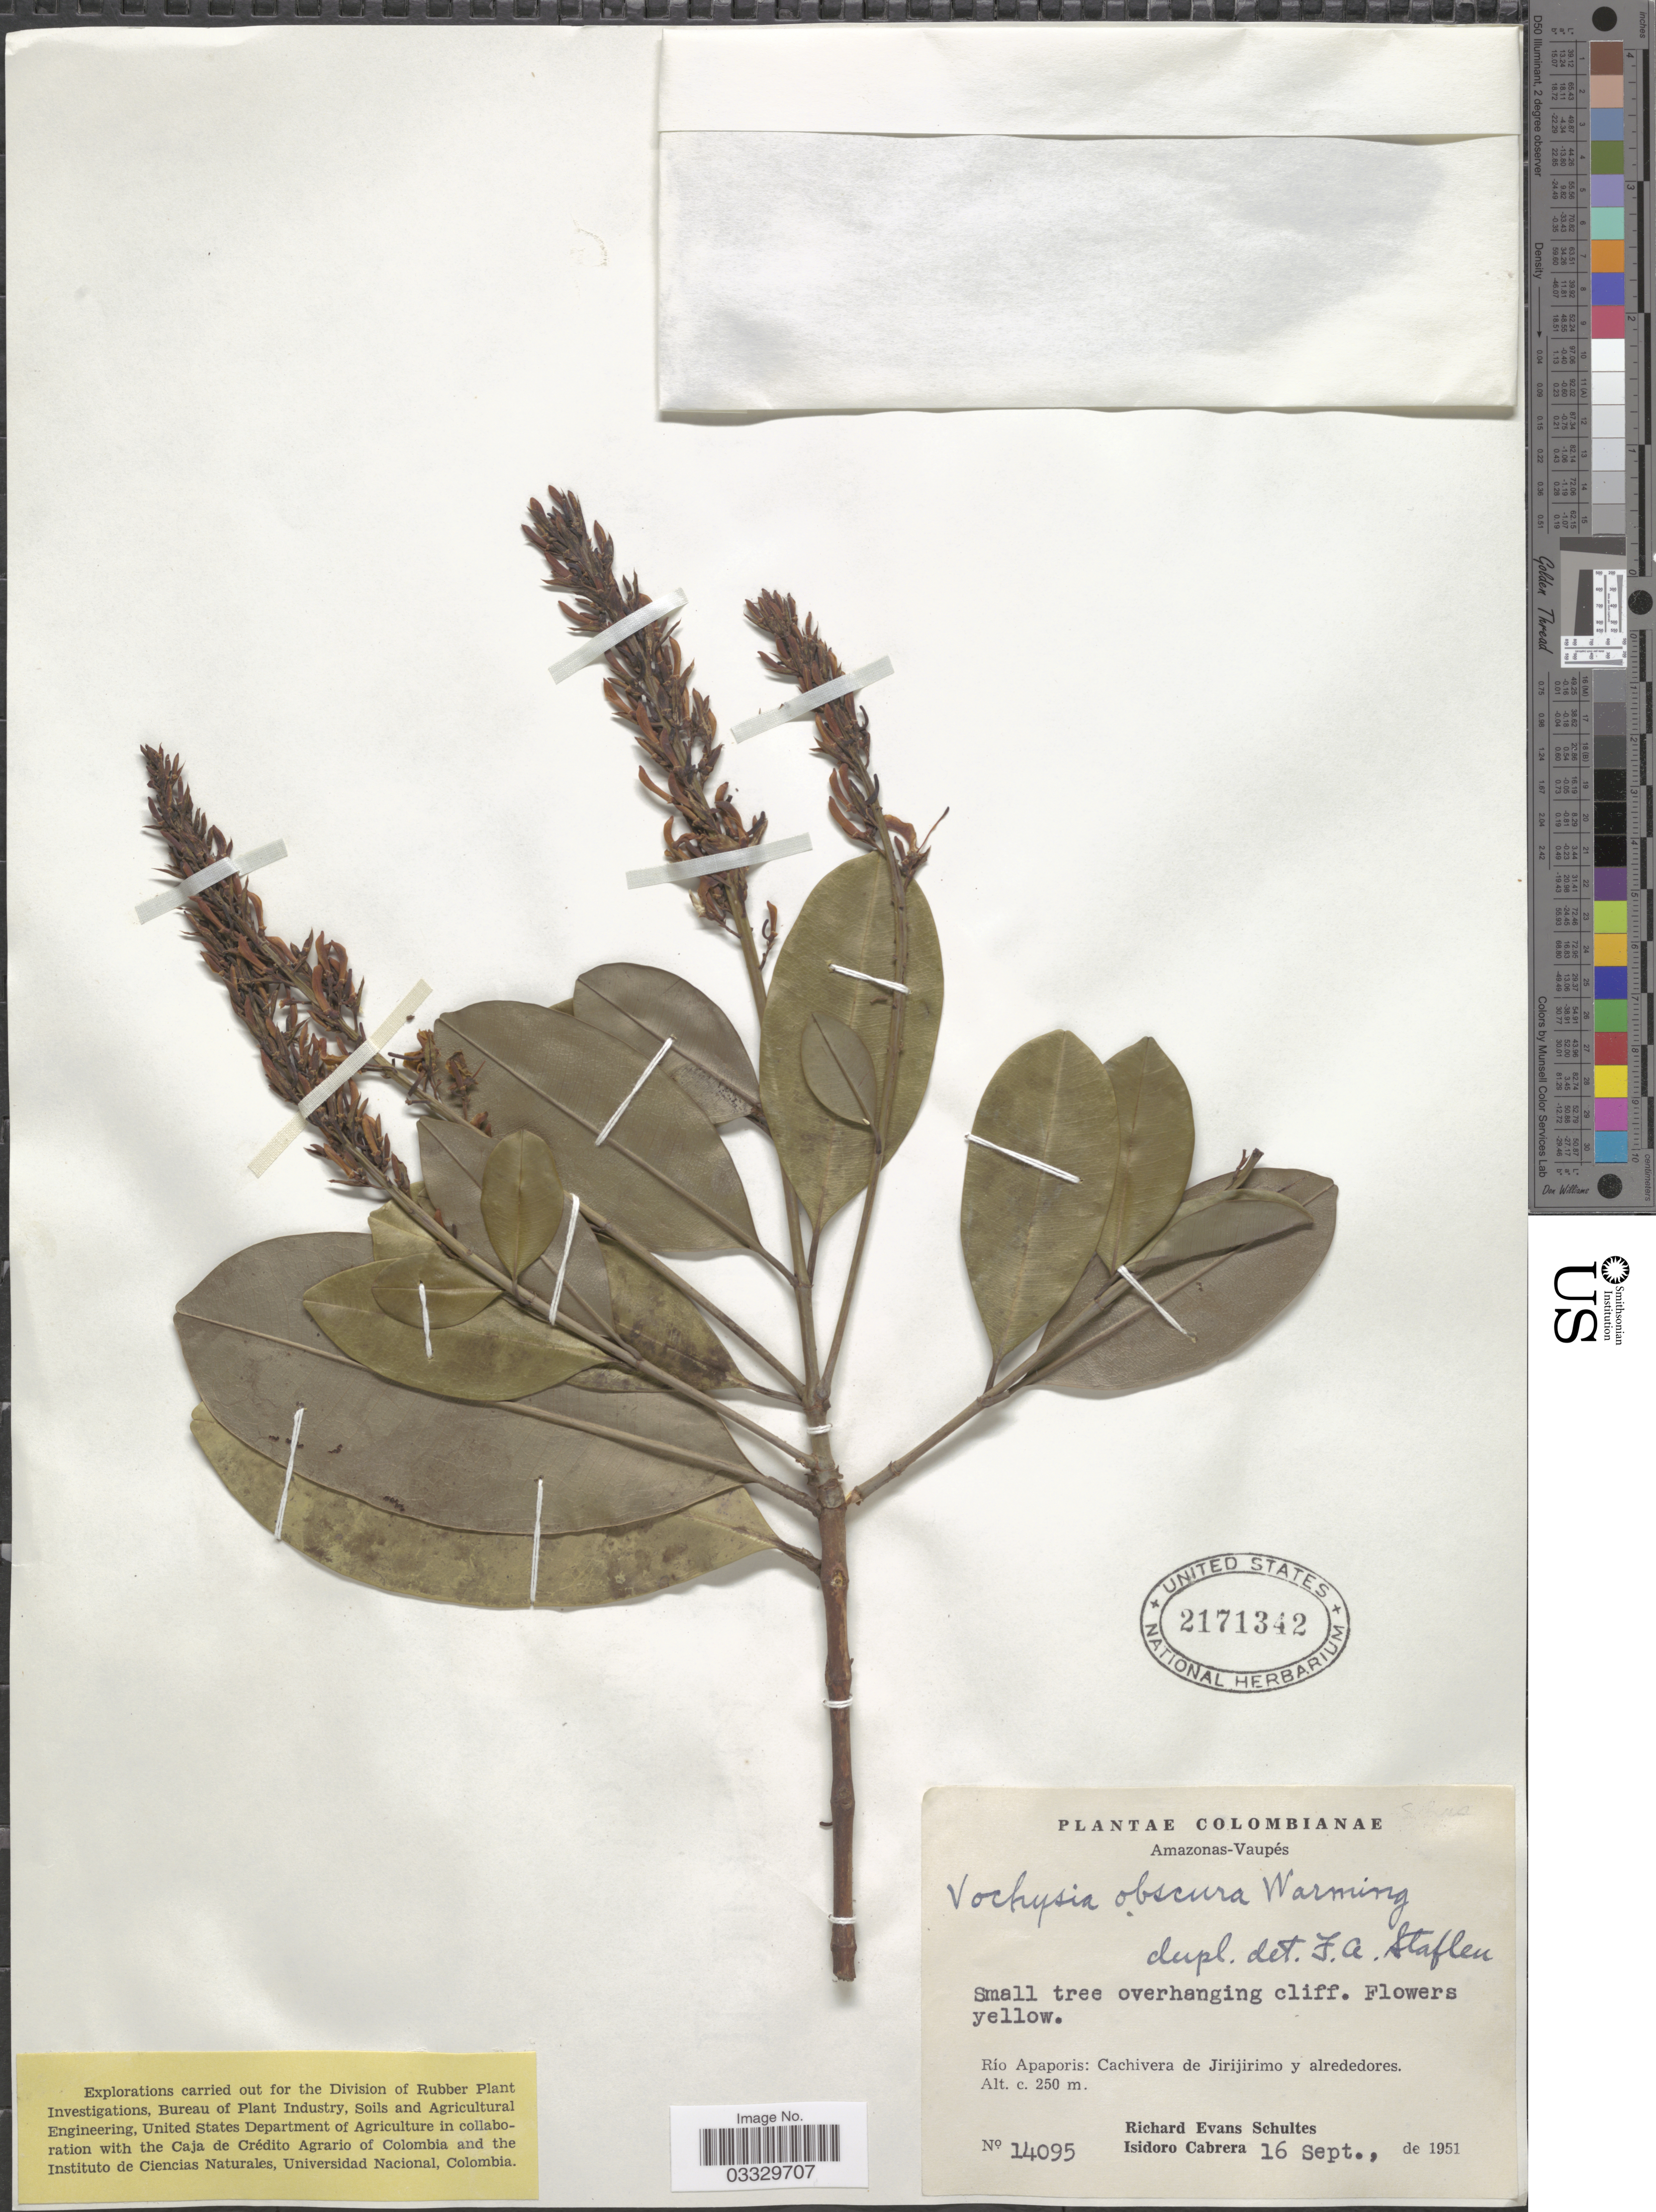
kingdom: Plantae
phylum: Tracheophyta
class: Magnoliopsida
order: Myrtales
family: Vochysiaceae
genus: Vochysia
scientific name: Vochysia obscura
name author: Warm.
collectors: R. E. Schultes & I. Cabrera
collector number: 14095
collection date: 1951-09-16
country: Colombia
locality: Amazonas - Vaupés. Río Apaporis: Cachivera de Jirijirimo y alrededores.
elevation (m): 250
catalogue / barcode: US 2171342